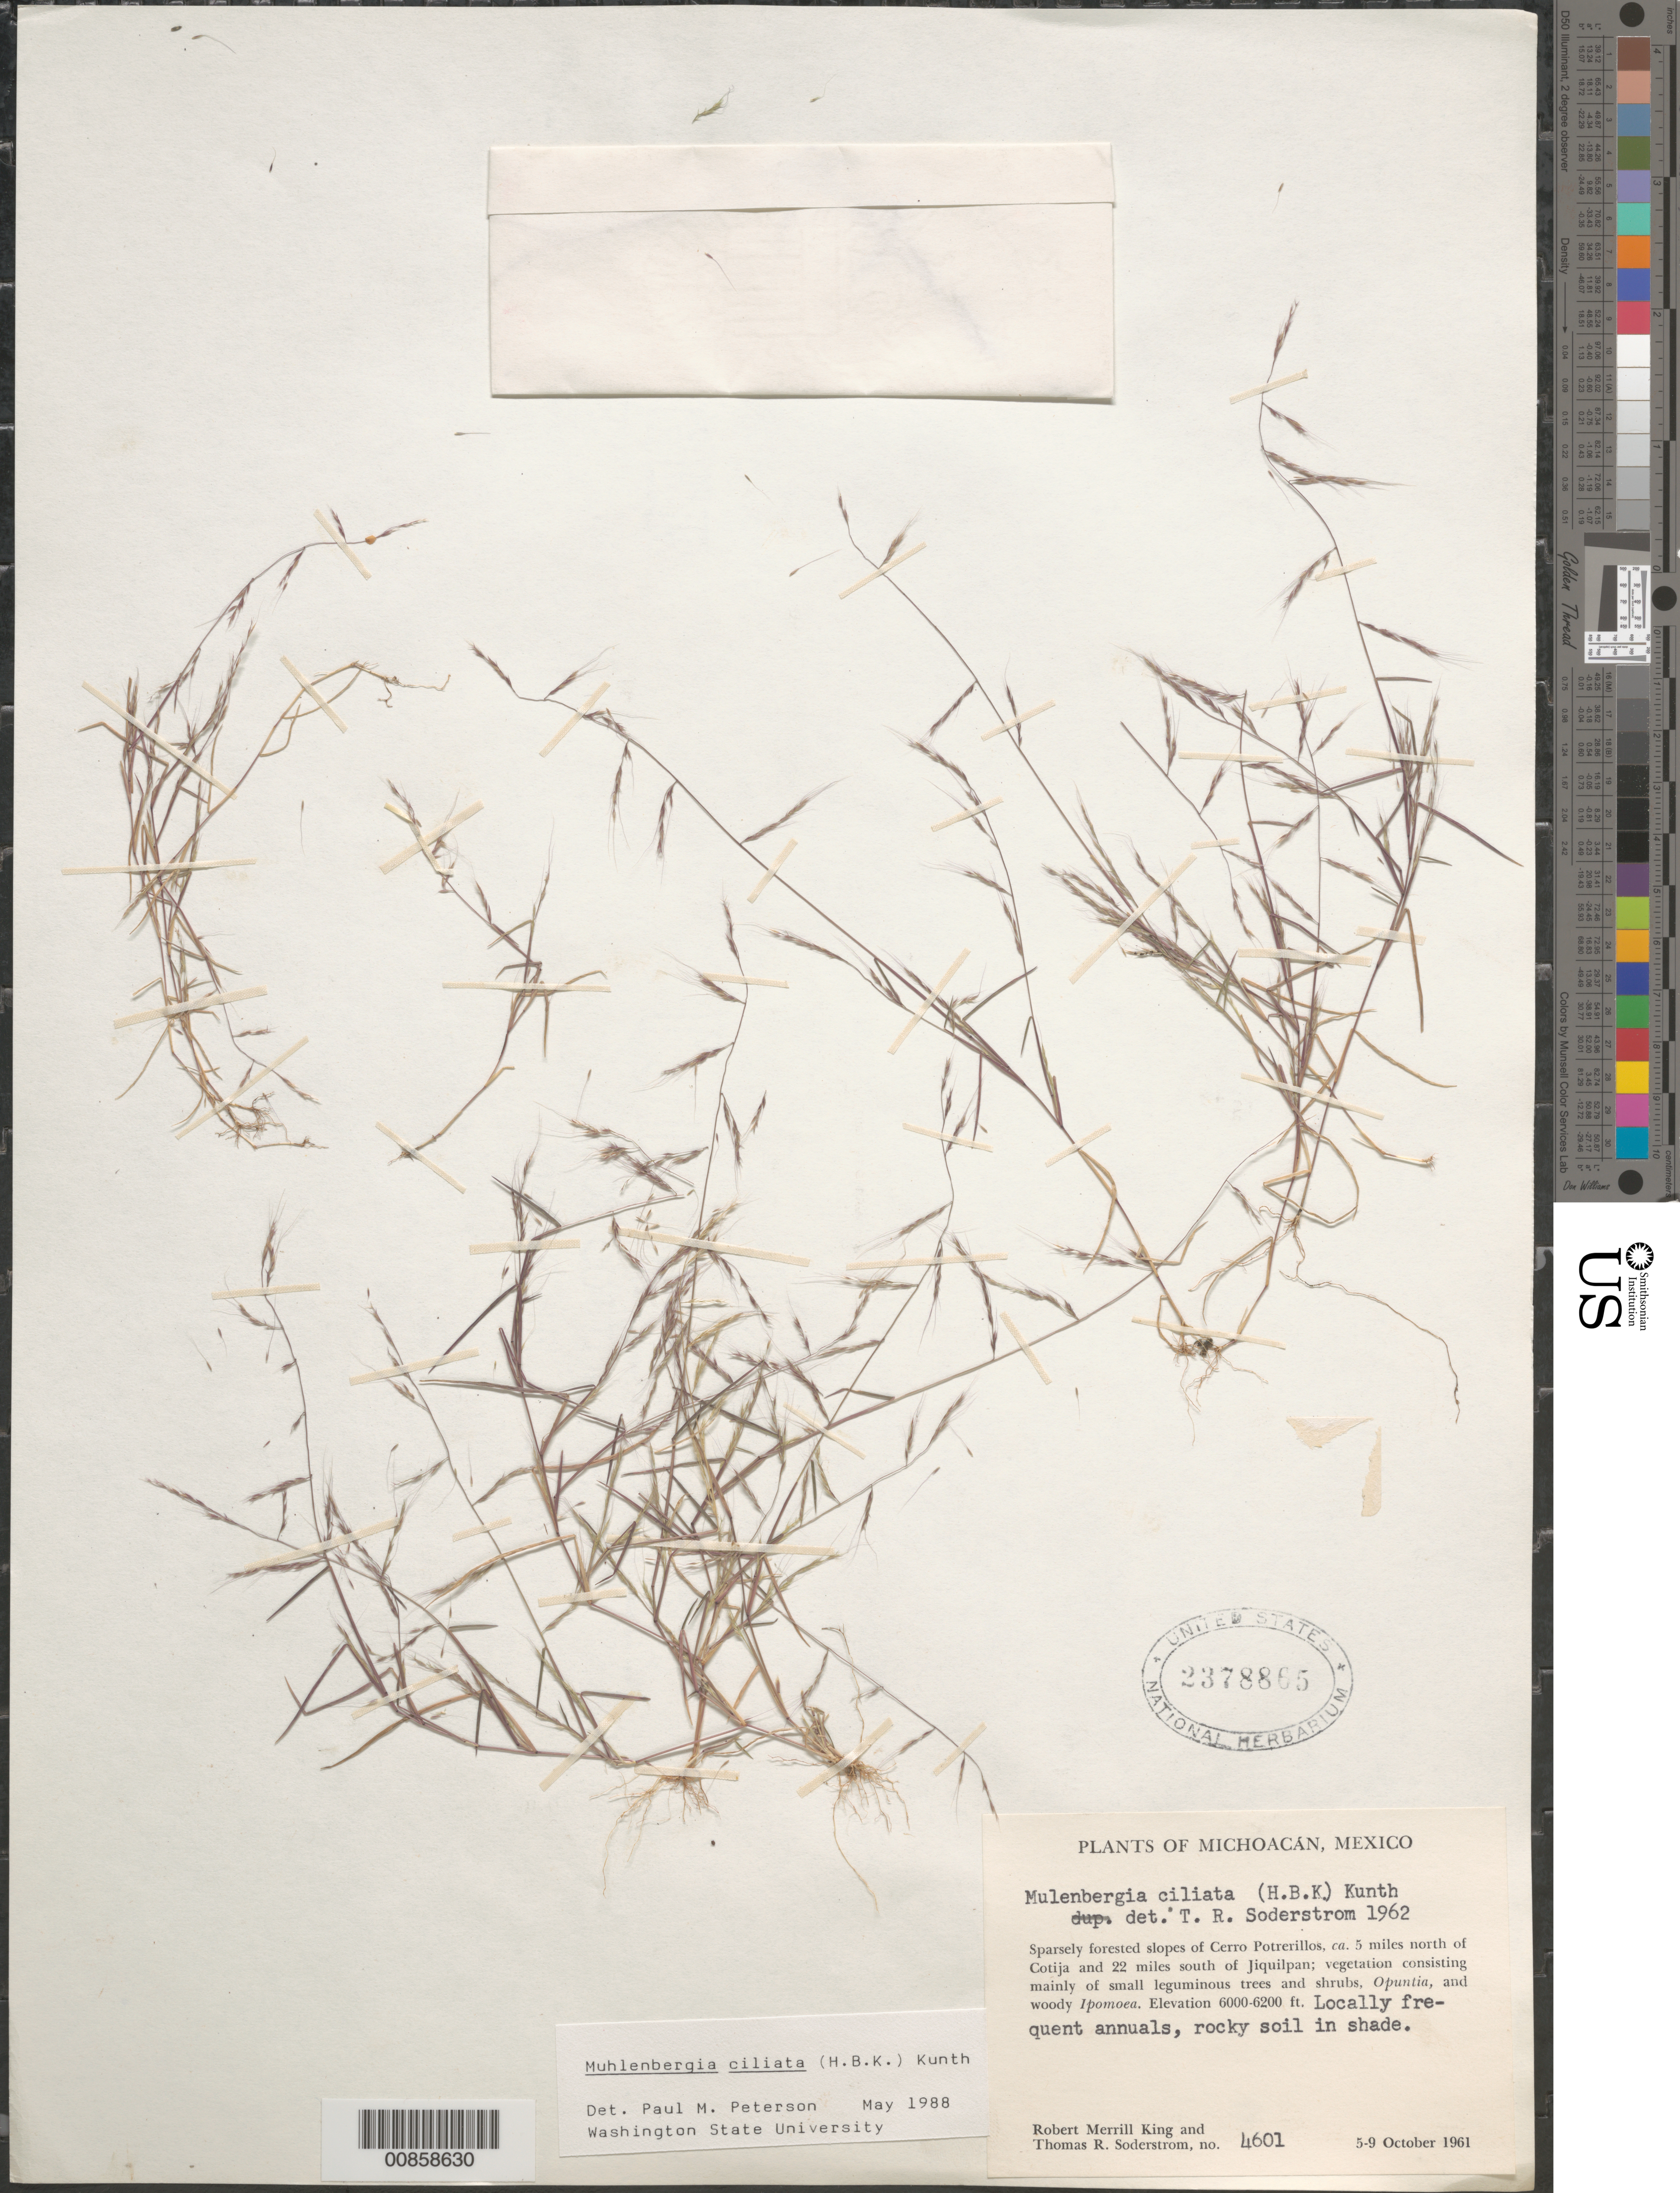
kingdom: Plantae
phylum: Tracheophyta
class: Liliopsida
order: Poales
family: Poaceae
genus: Muhlenbergia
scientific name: Muhlenbergia ciliata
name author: (Kunth) Trin.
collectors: T. R. Soderstrom & R. M. King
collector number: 4601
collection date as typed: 09 Oct 1961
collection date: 1961-10-09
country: Mexico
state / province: Michoacán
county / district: Cotija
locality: Cerro Potrillos, ca 5 mi N of Cotija and 22 mi S of Jiquilpan, mpio. Cotija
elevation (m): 1829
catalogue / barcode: US 2378865